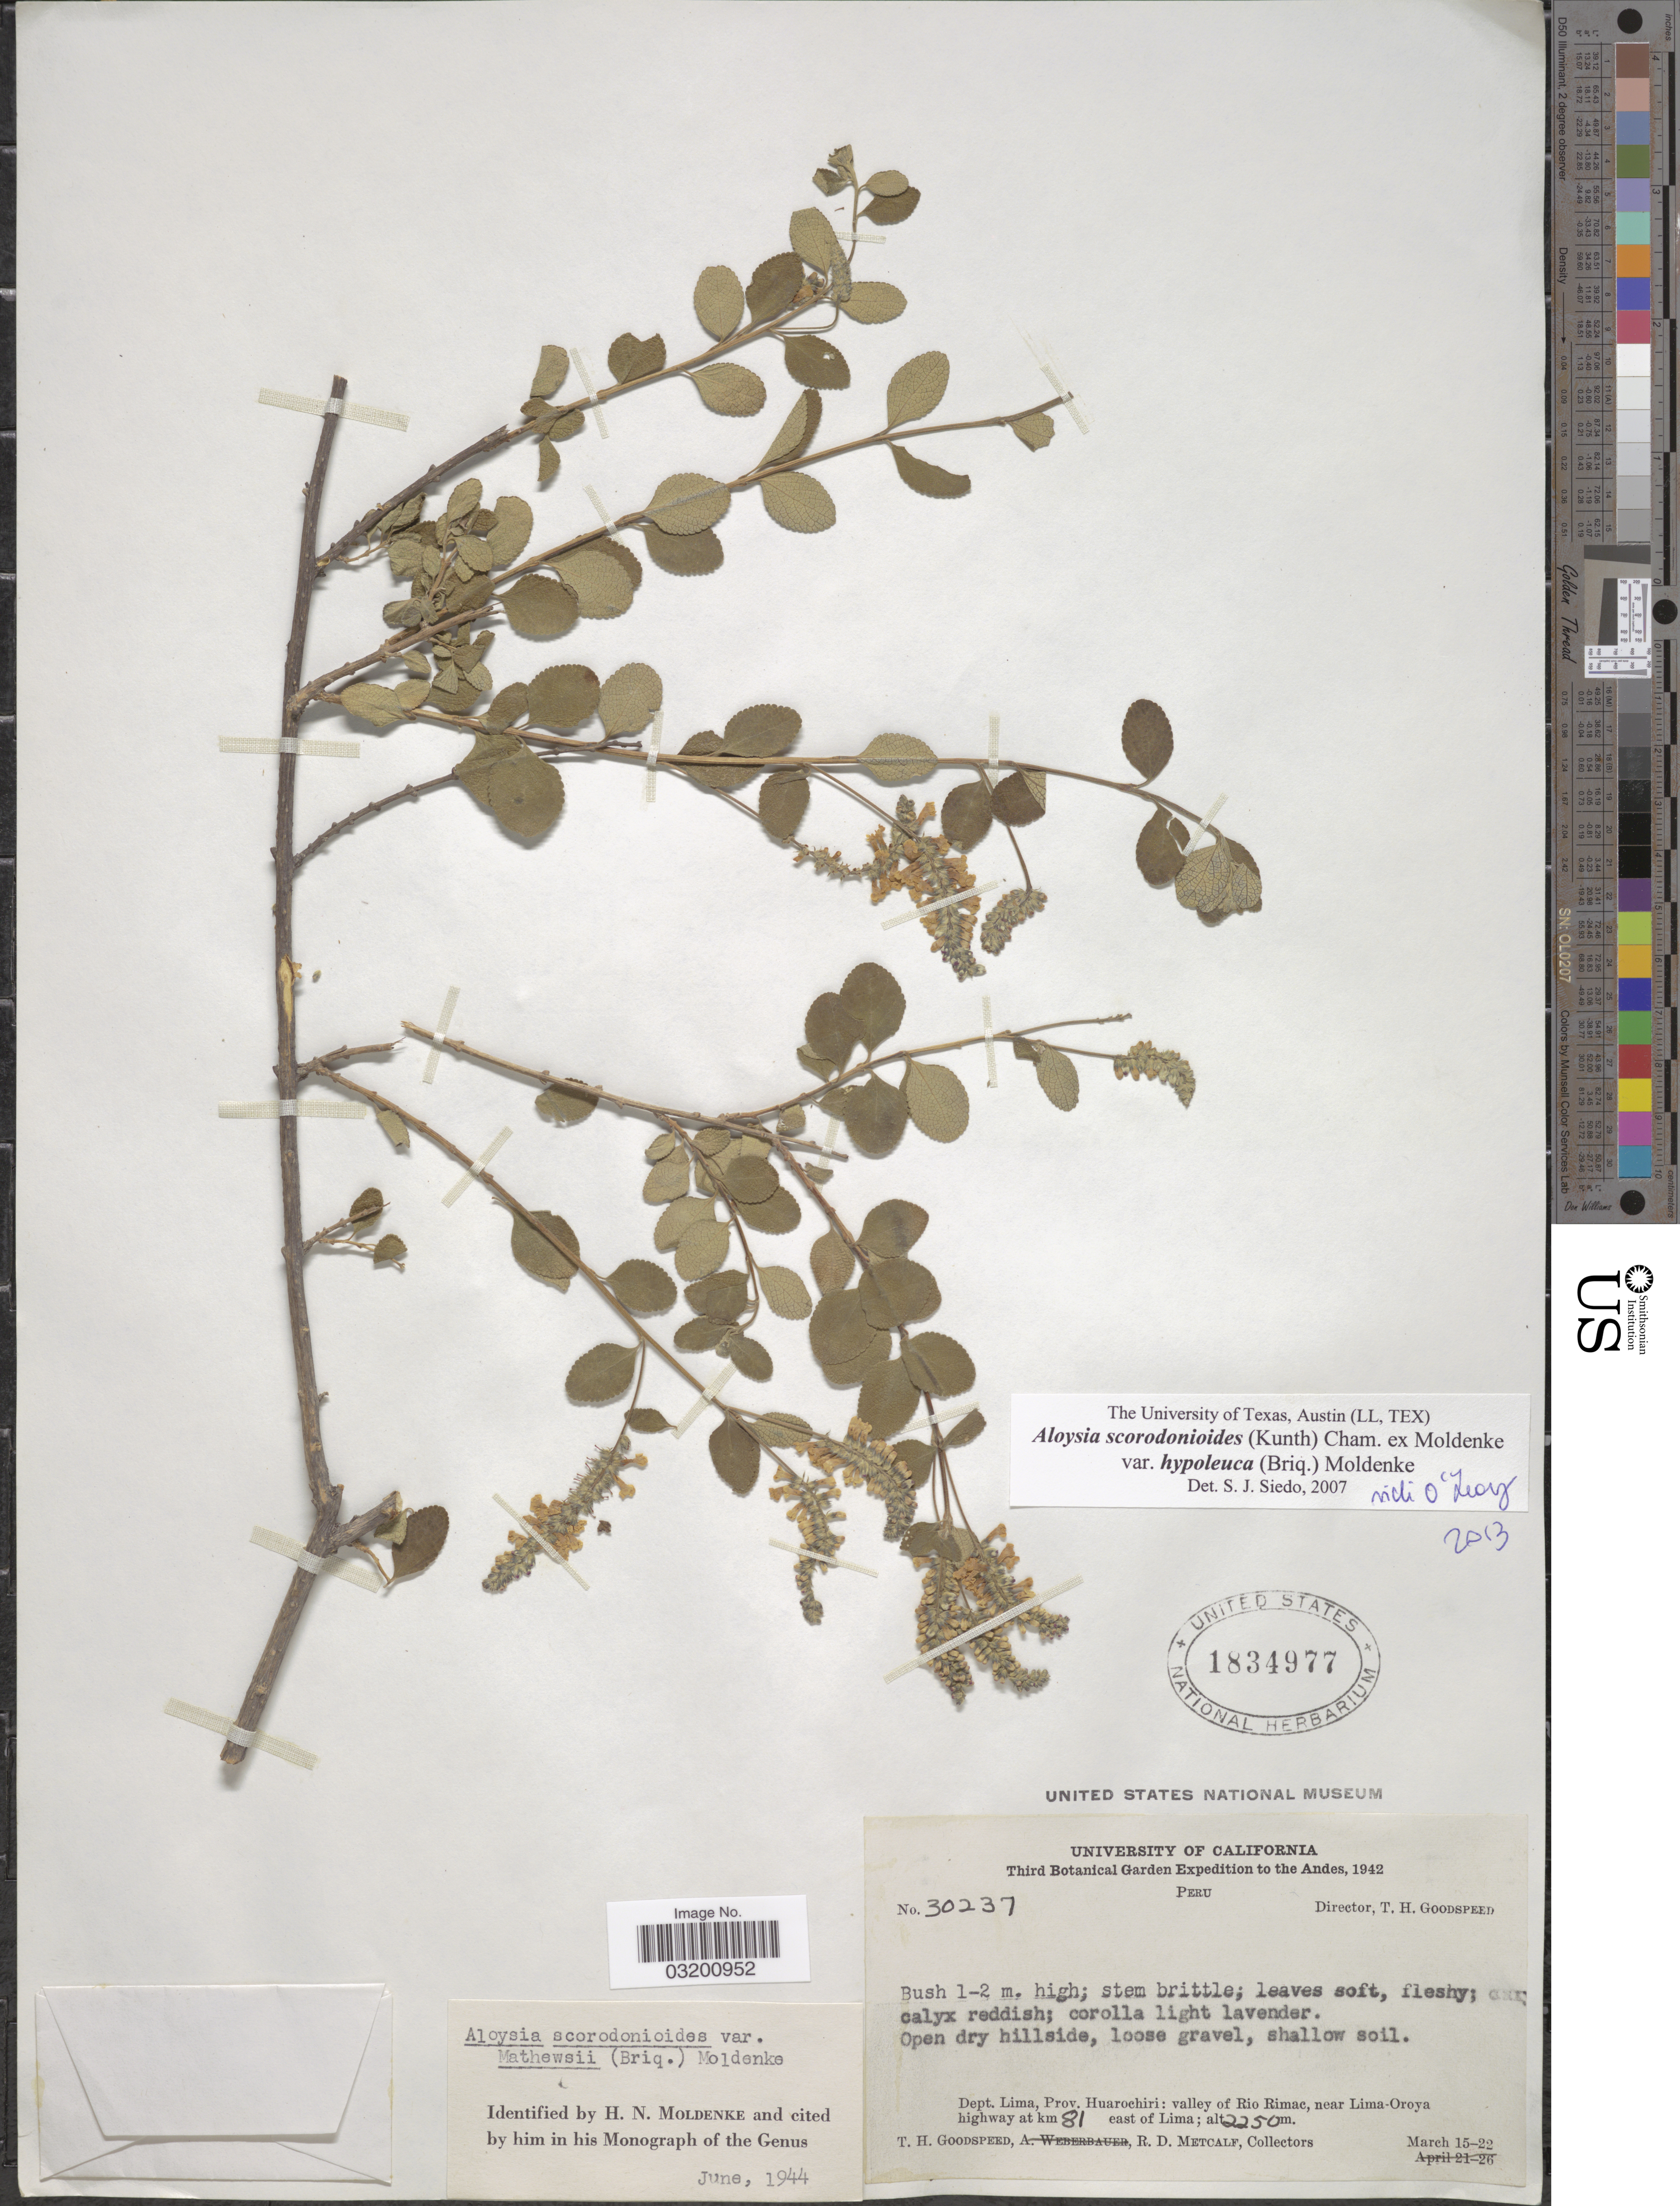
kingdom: Plantae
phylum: Tracheophyta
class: Magnoliopsida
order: Lamiales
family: Verbenaceae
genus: Aloysia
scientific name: Aloysia scorodonioides var. hypoleuca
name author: (Briq.) Moldenke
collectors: T. Goodspeed & R. D. Metcalf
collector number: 30237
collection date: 1942-03-15/1942-03-22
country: Peru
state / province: Lima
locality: Andes, Dept. Lima, Prov. Huarochiri: valley of Rio Rimac, near Lima-Oroya highway at km 81 east of Lima.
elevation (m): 2250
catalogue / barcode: US 1834977